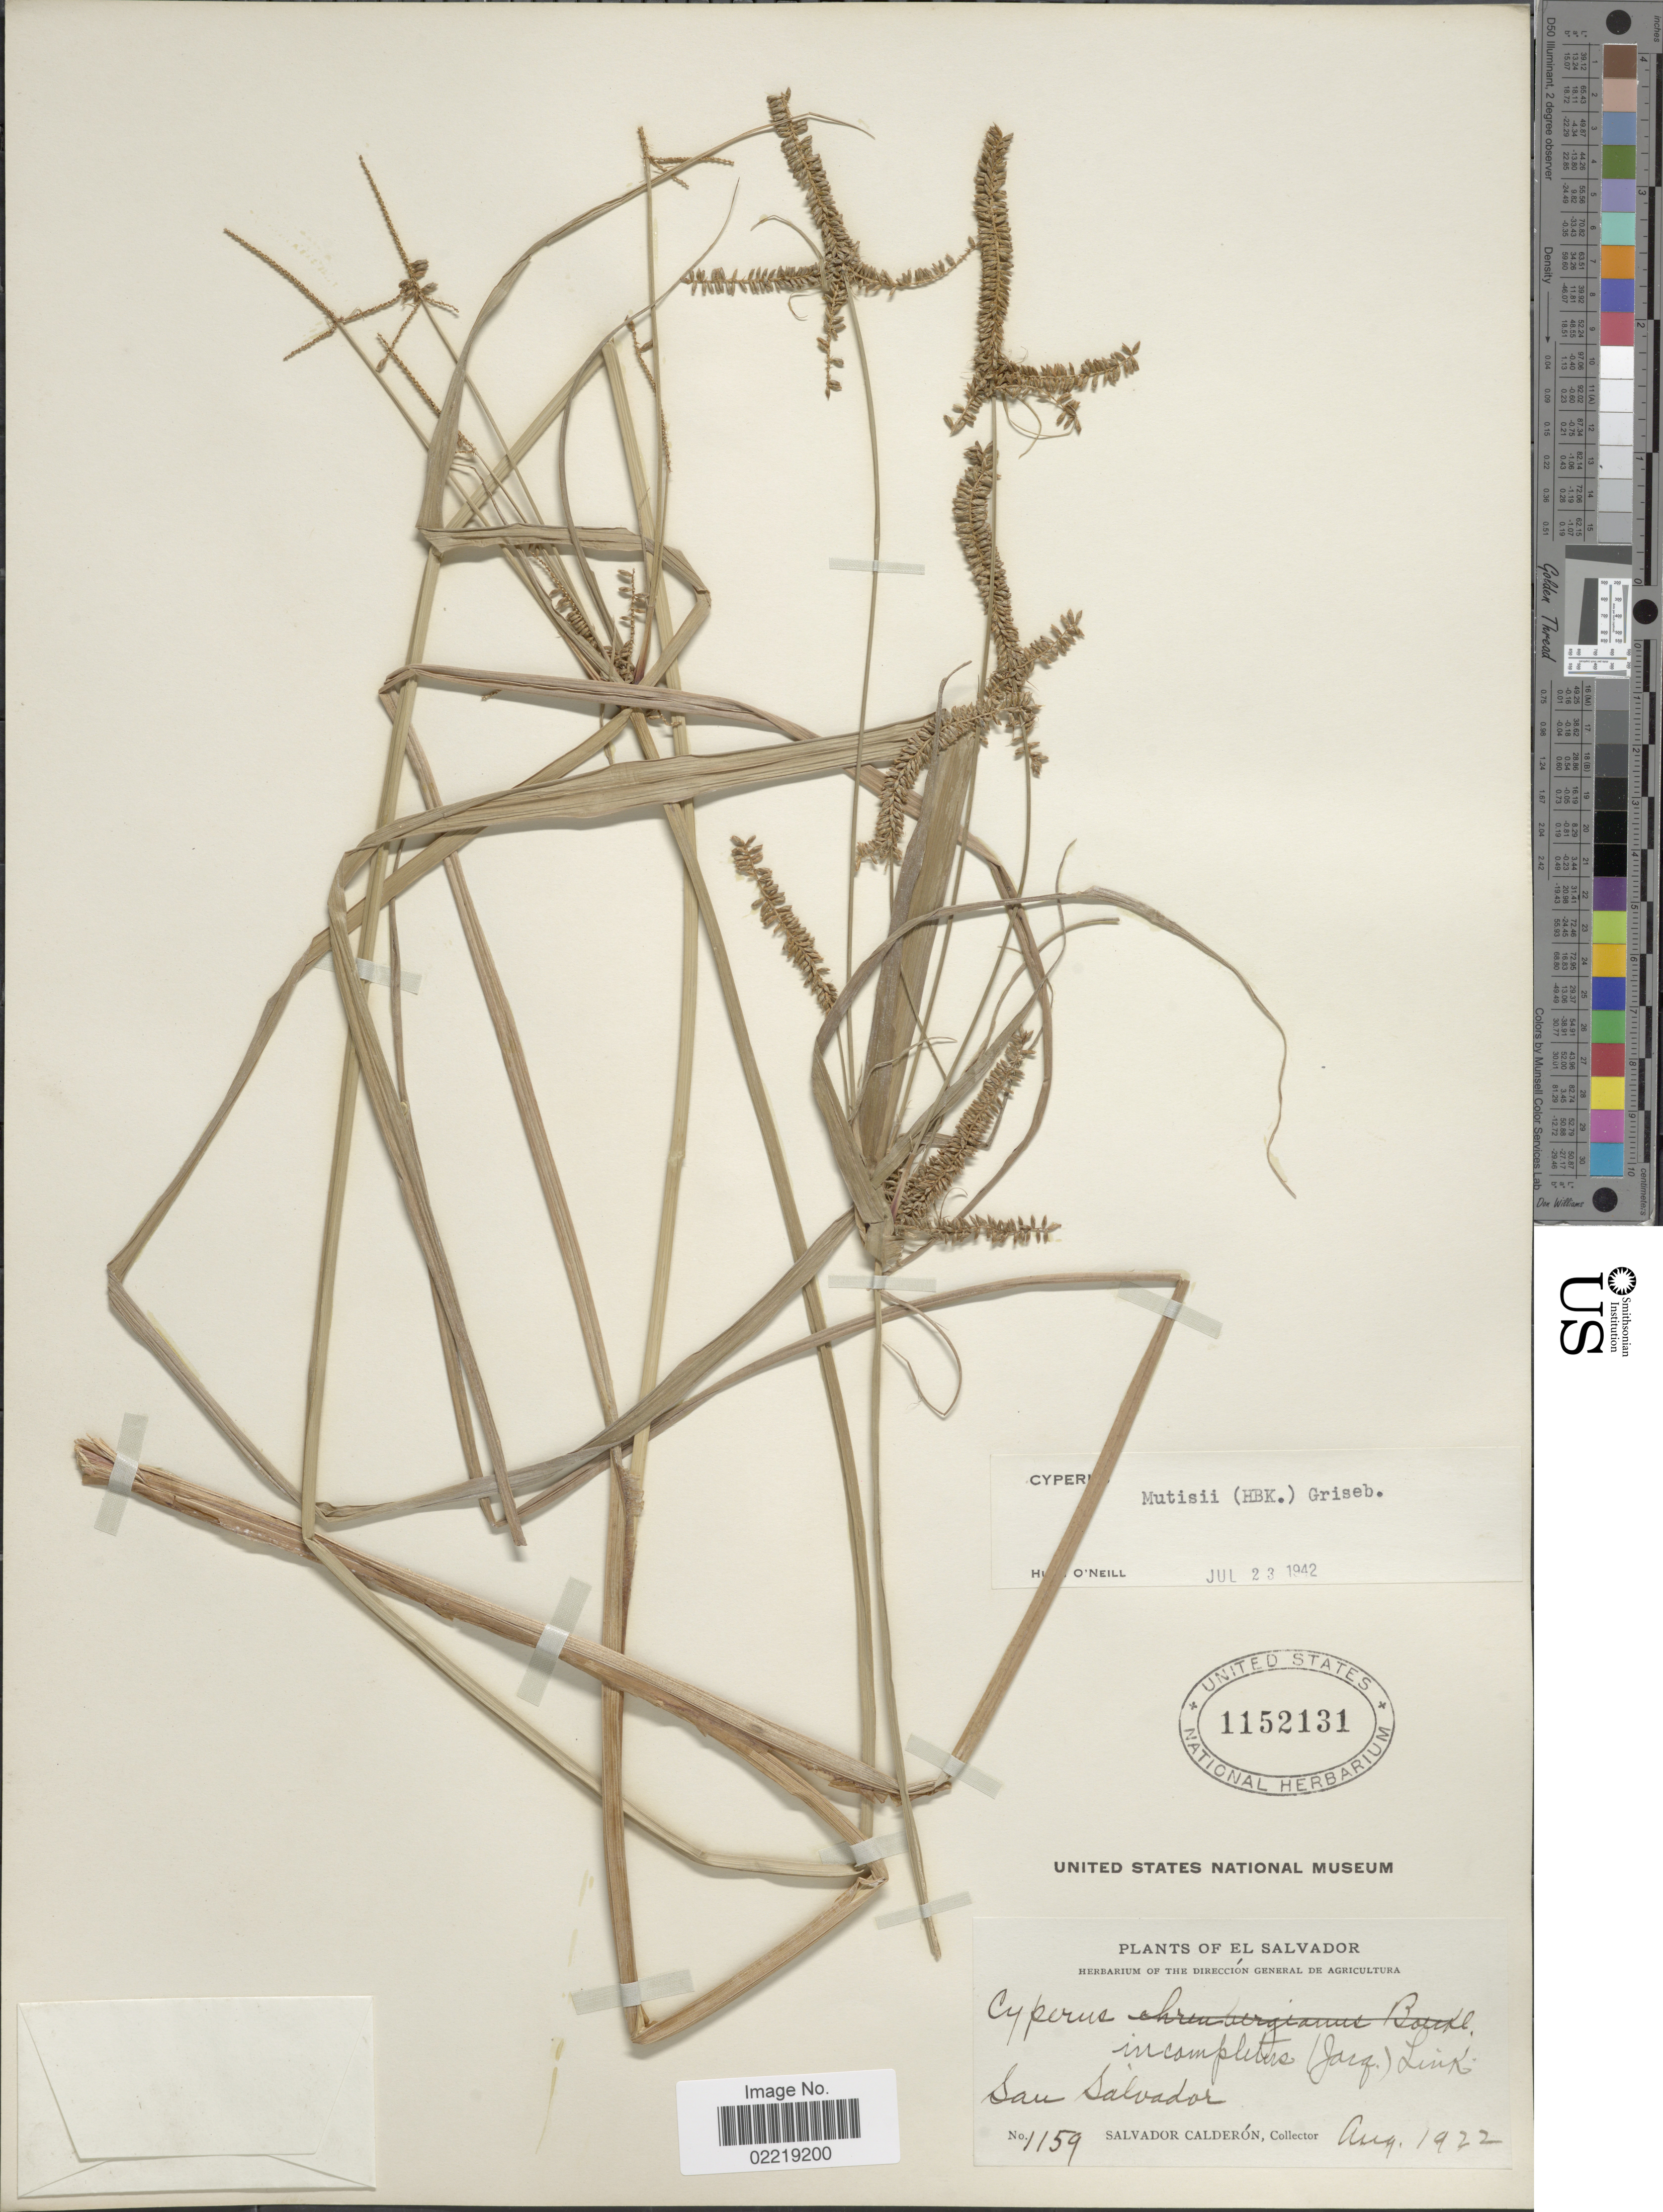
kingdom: Plantae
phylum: Tracheophyta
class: Liliopsida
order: Poales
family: Cyperaceae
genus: Cyperus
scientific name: Cyperus mutisii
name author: (Kunth) Andersson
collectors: S. Calderón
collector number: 1159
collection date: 1922-08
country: El Salvador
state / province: San Salvador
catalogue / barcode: US 1152131